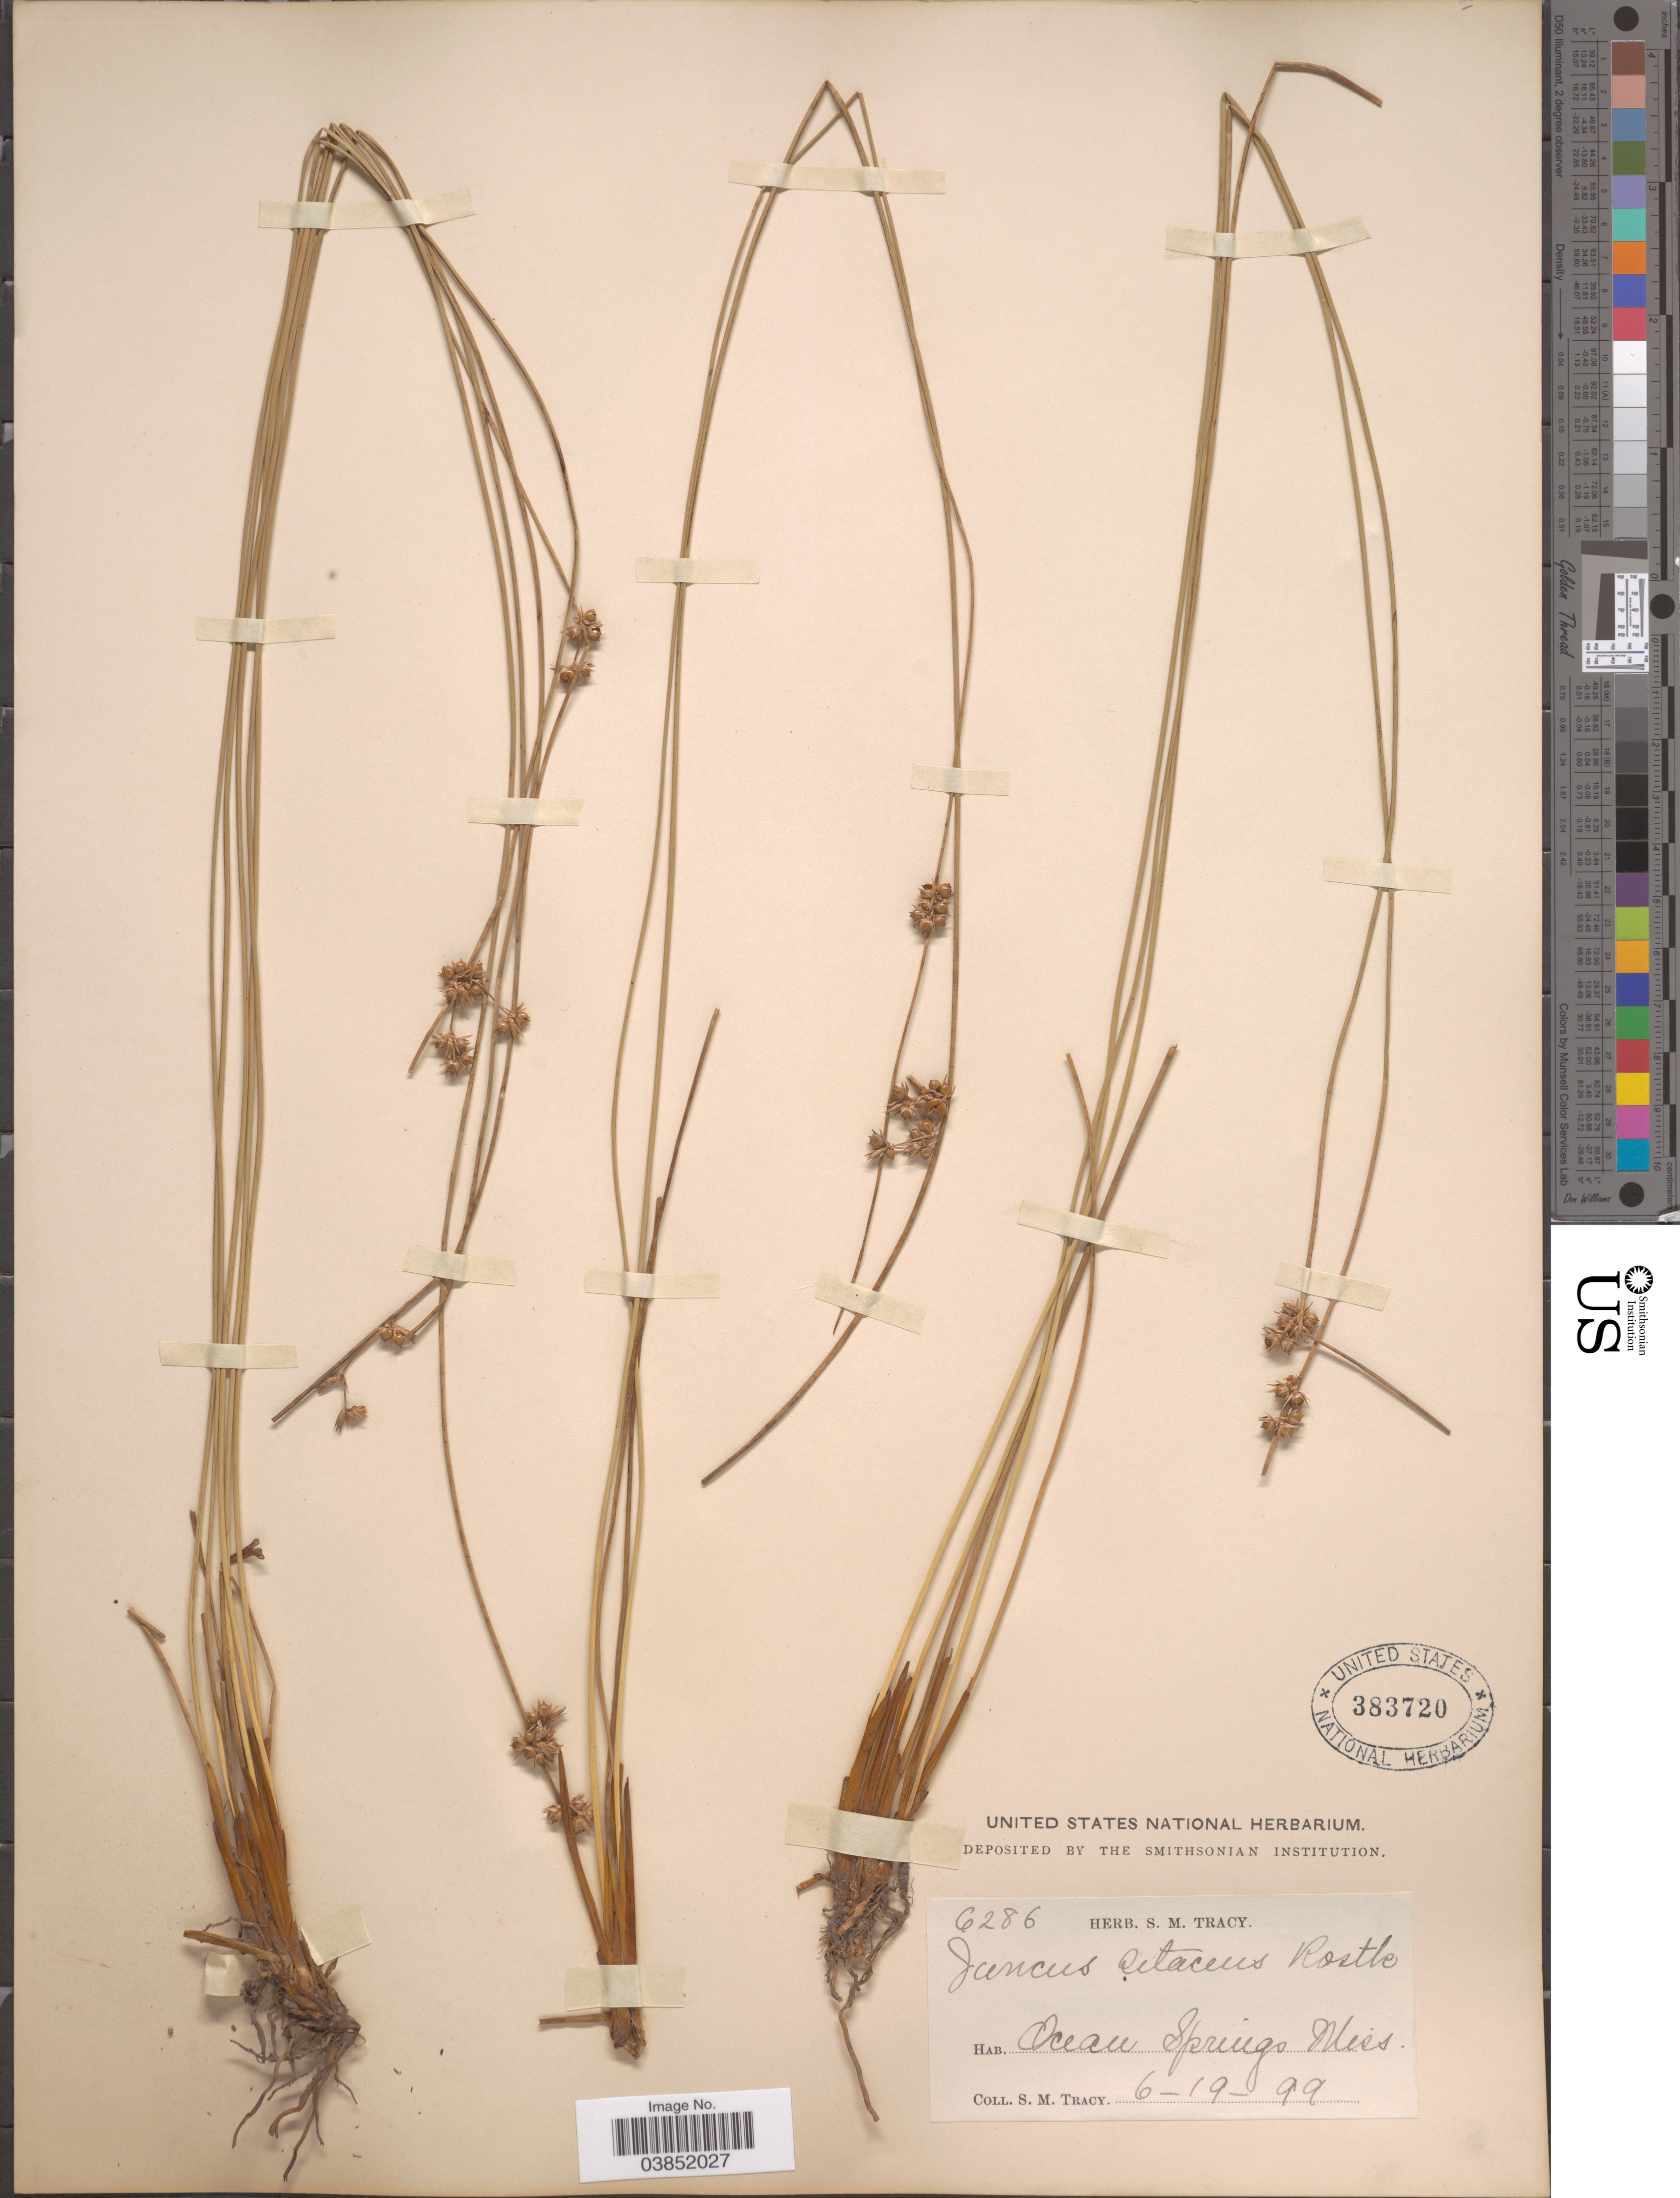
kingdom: Plantae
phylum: Tracheophyta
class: Liliopsida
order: Poales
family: Juncaceae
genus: Juncus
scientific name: Juncus coriaceus Mack.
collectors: S. M. Tracy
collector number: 6286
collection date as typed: Transcribed d/m/y: 19/6/99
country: United States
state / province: Mississippi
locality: Ocean Springs.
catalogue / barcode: US 383720